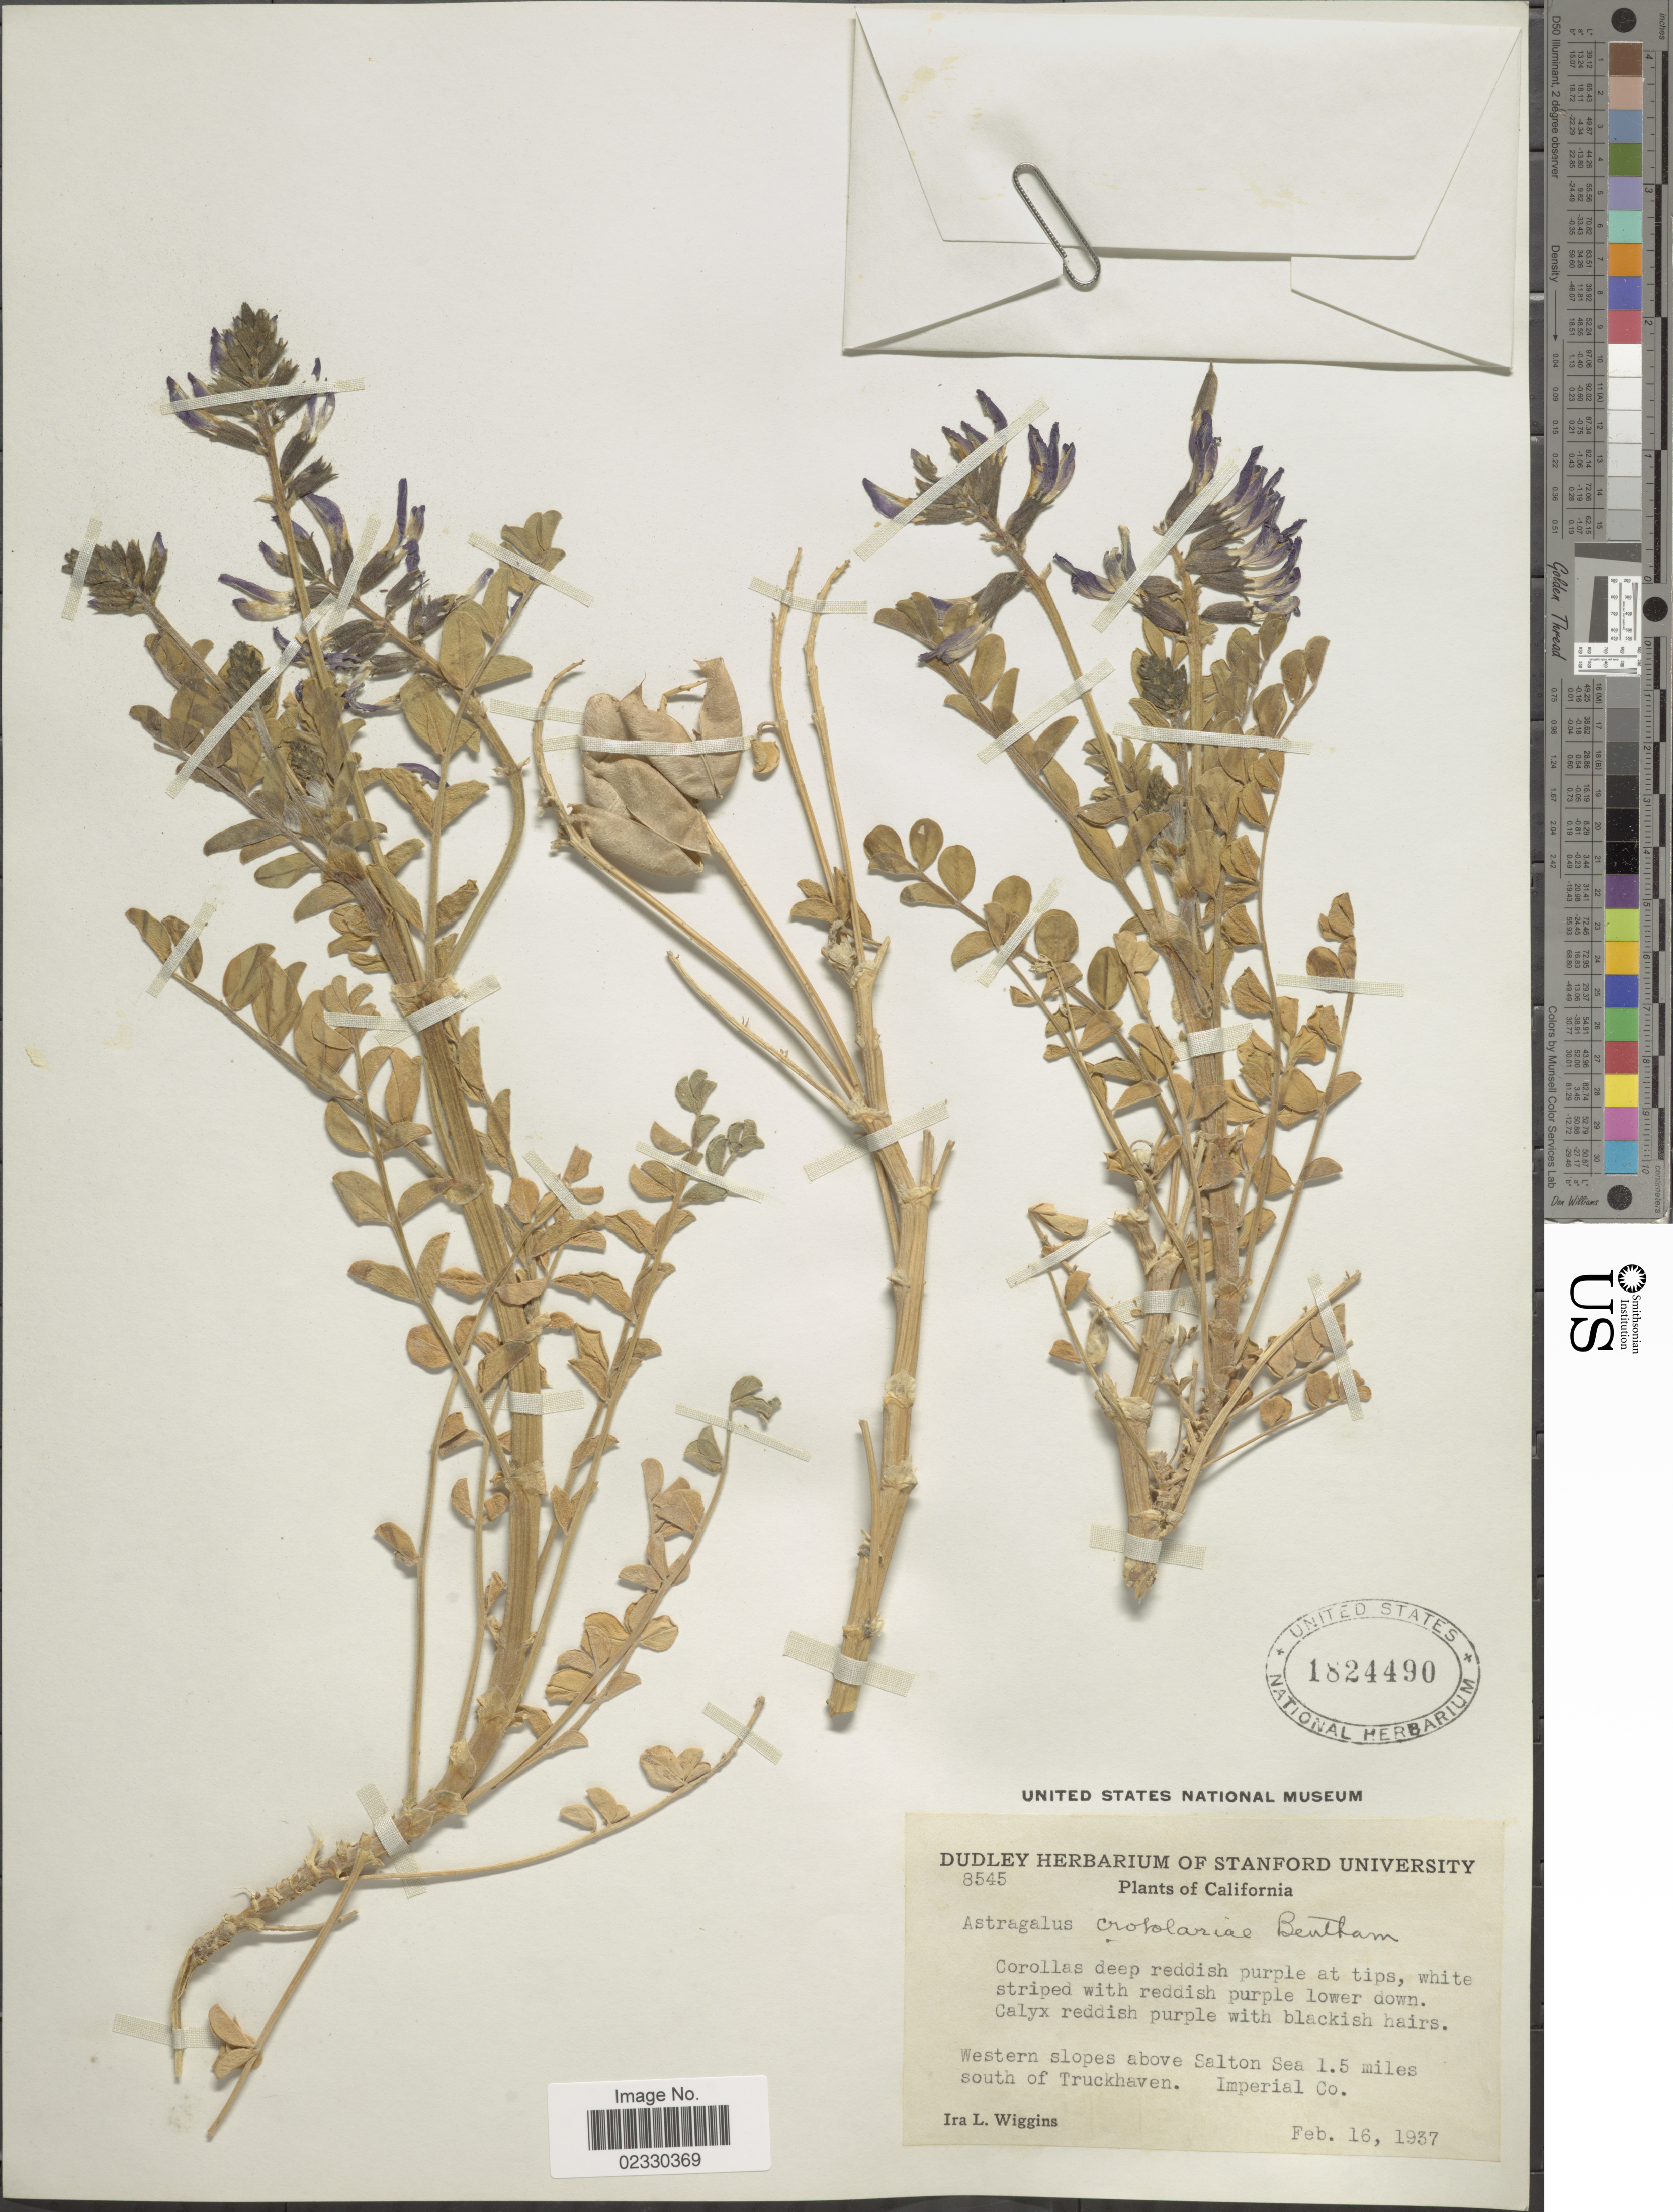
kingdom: Plantae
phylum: Tracheophyta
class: Magnoliopsida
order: Fabales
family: Fabaceae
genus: Astragalus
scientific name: Astragalus crotalariae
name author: A. Gray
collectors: I. L. Wiggins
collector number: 8545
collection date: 1937-02-16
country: United States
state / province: California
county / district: Imperial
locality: Western slopes above Salton Sea 1.5 miles south of Truckhaven, Imperial Co.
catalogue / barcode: US 1824490